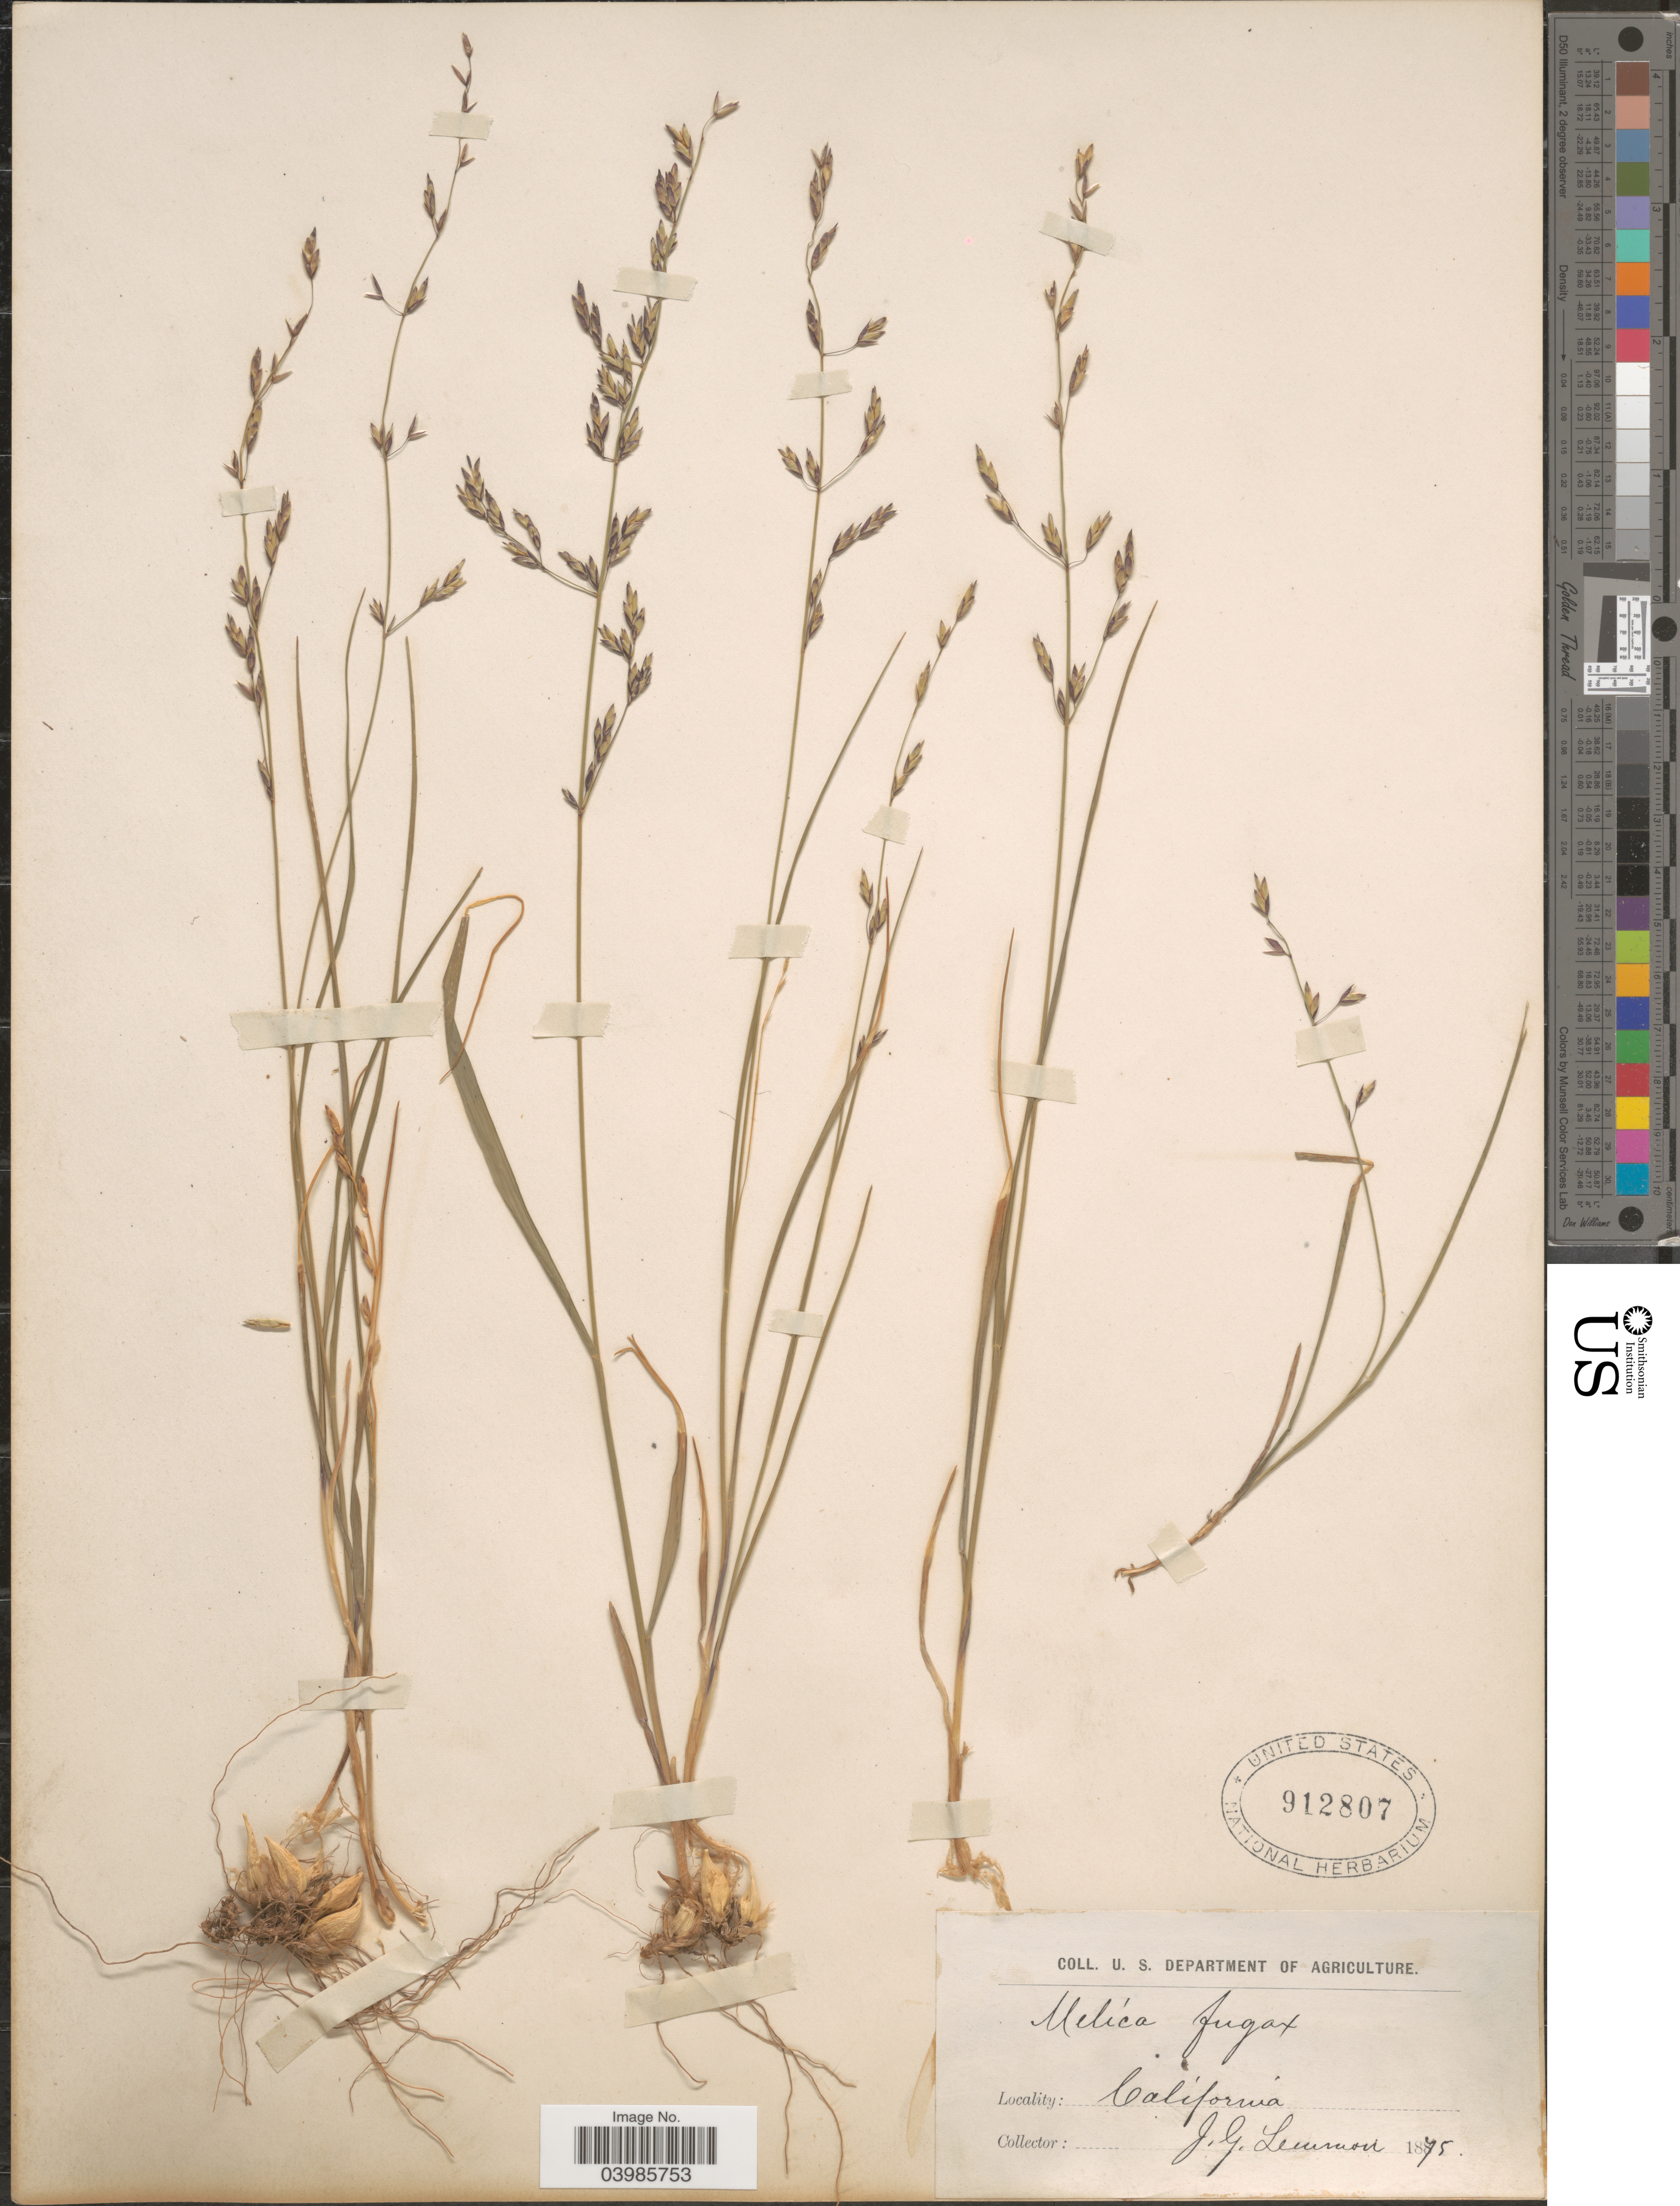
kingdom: Plantae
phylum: Tracheophyta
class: Liliopsida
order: Poales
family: Poaceae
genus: Melica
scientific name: Melica fugax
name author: Bol.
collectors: J. Lemmon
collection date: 1875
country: United States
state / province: California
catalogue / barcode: US 912807